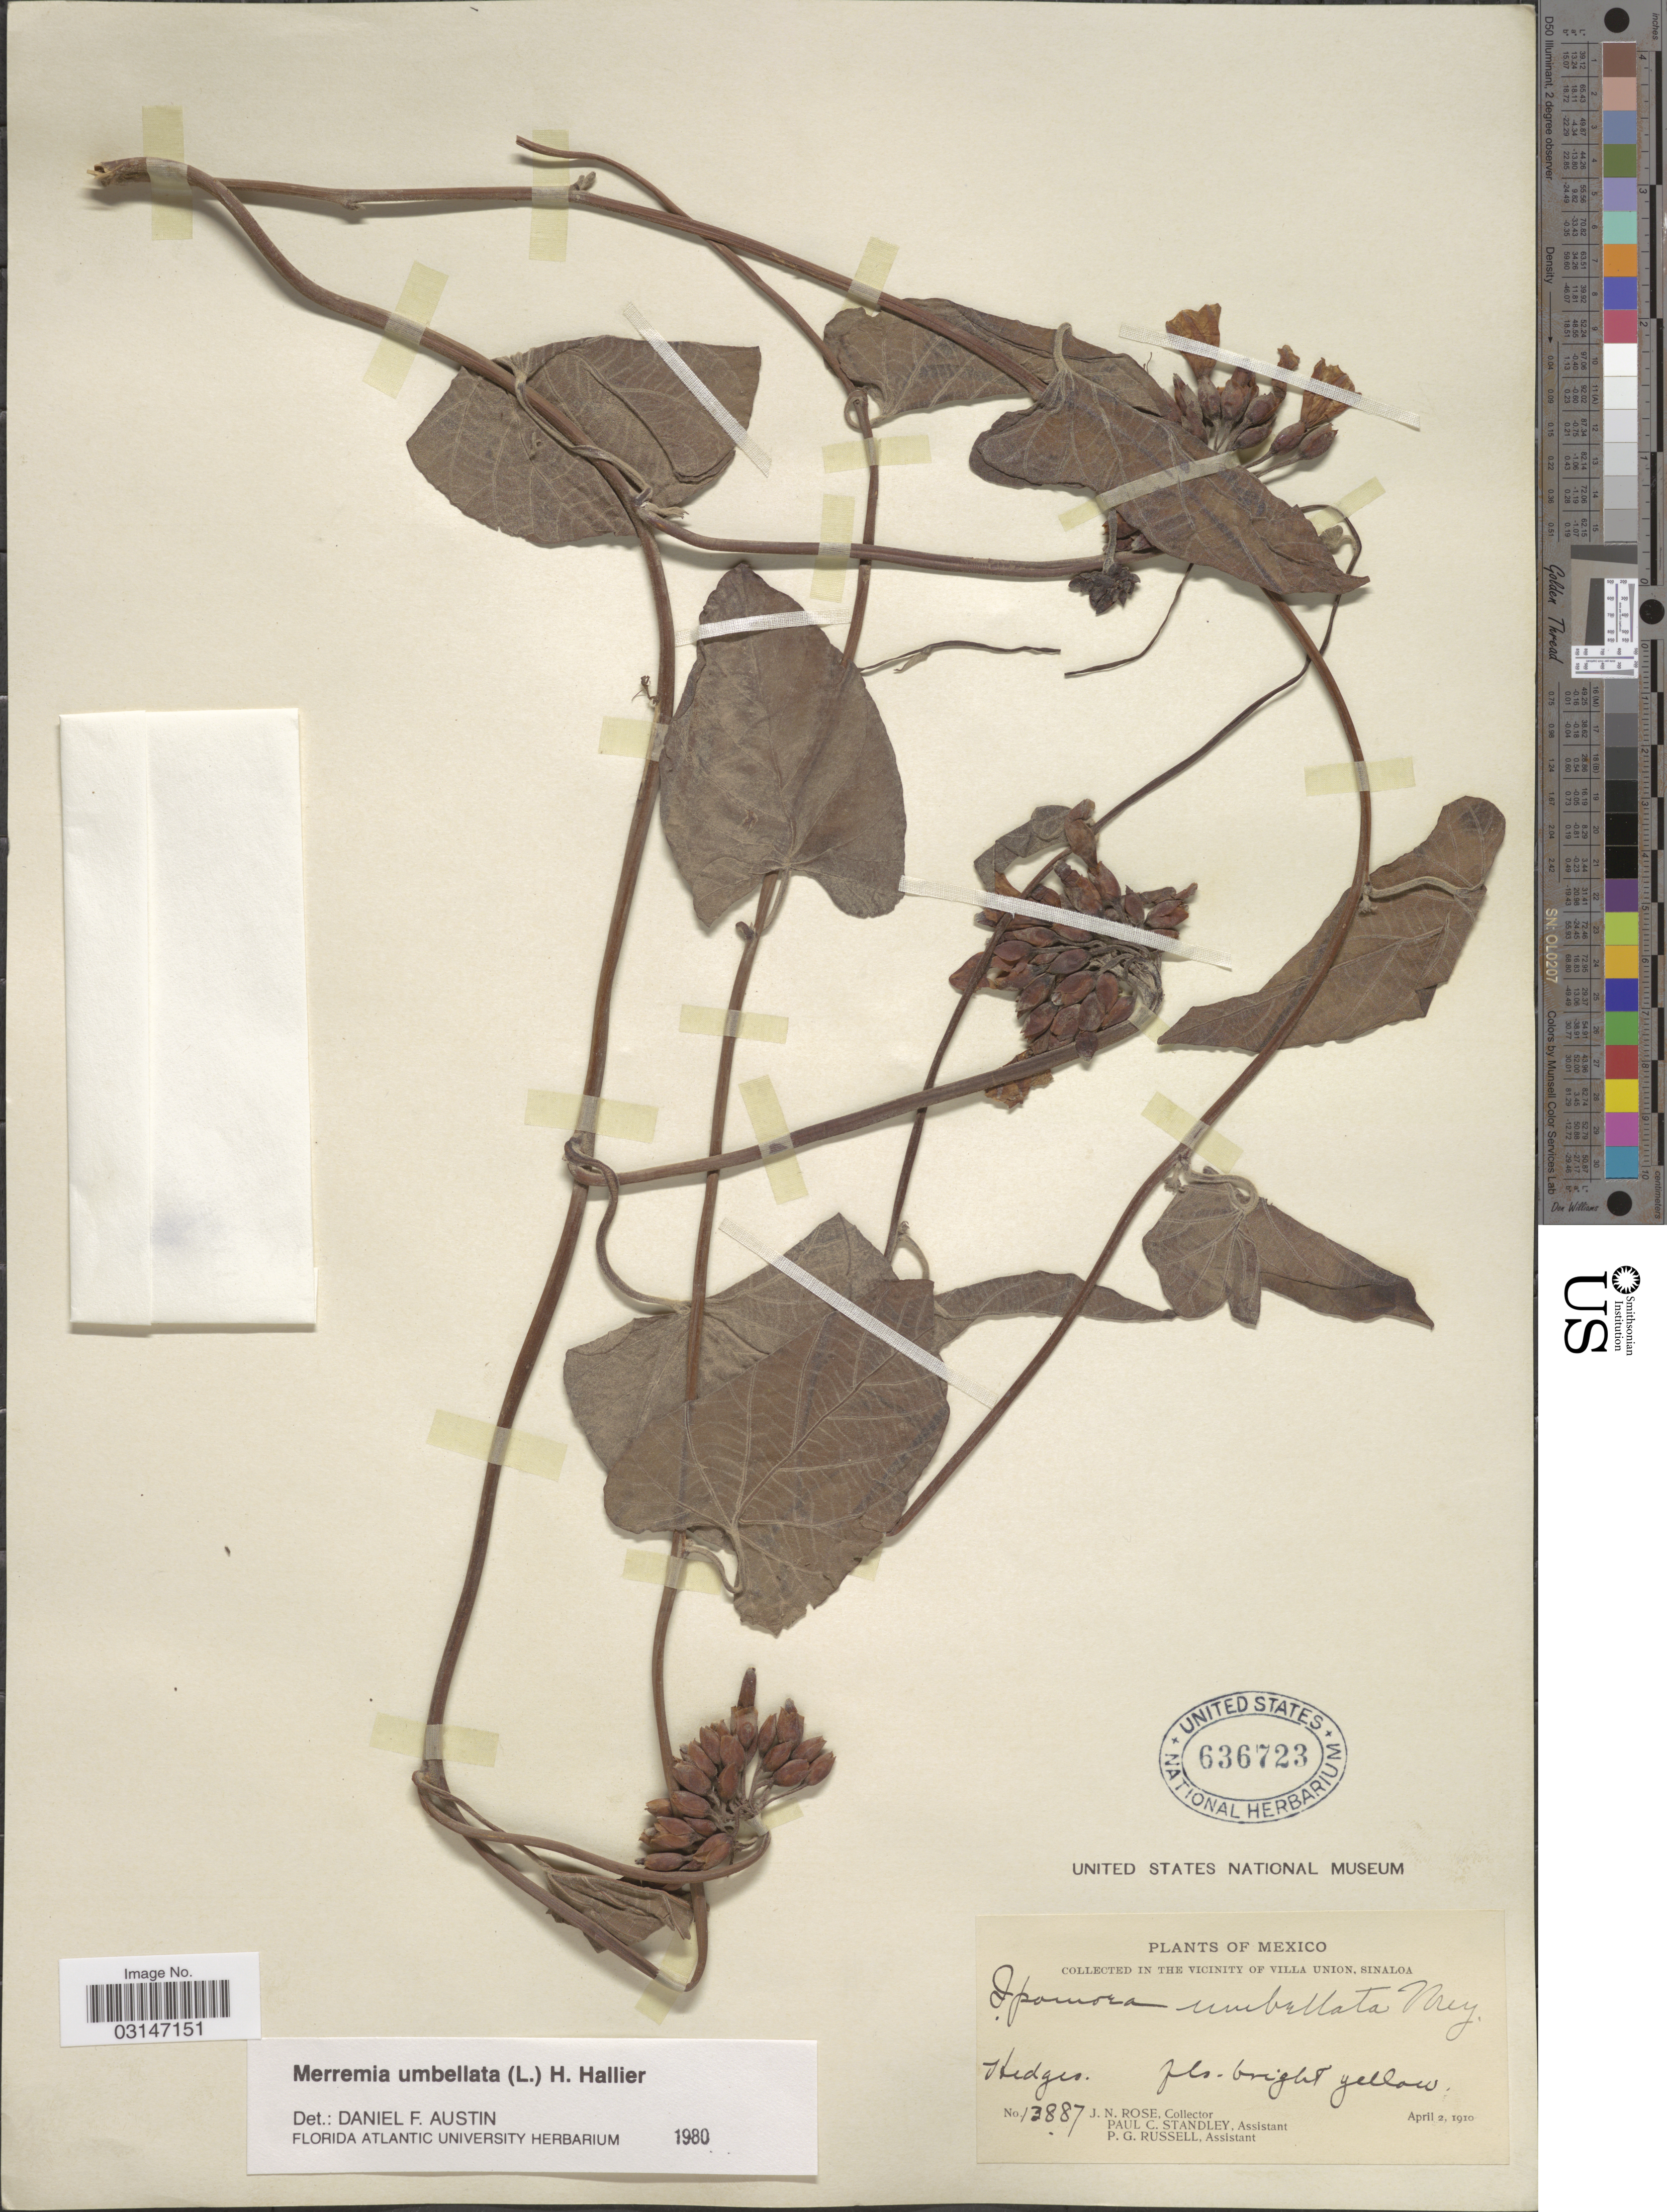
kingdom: Plantae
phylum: Tracheophyta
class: Magnoliopsida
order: Solanales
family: Convolvulaceae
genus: Camonea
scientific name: Camonea umbellata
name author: (L.) A. R. Simões & Staples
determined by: Strong, Mark T., (BOT), Smithsonian Institution - National Museum of Natural History (UNITED STATES)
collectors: J. N. Rose, P. C. Standley & P. G. Russell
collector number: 13887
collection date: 1910-04-02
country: Mexico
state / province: Sinaloa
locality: In the vicinity of Villa Union.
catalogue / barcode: US 636723